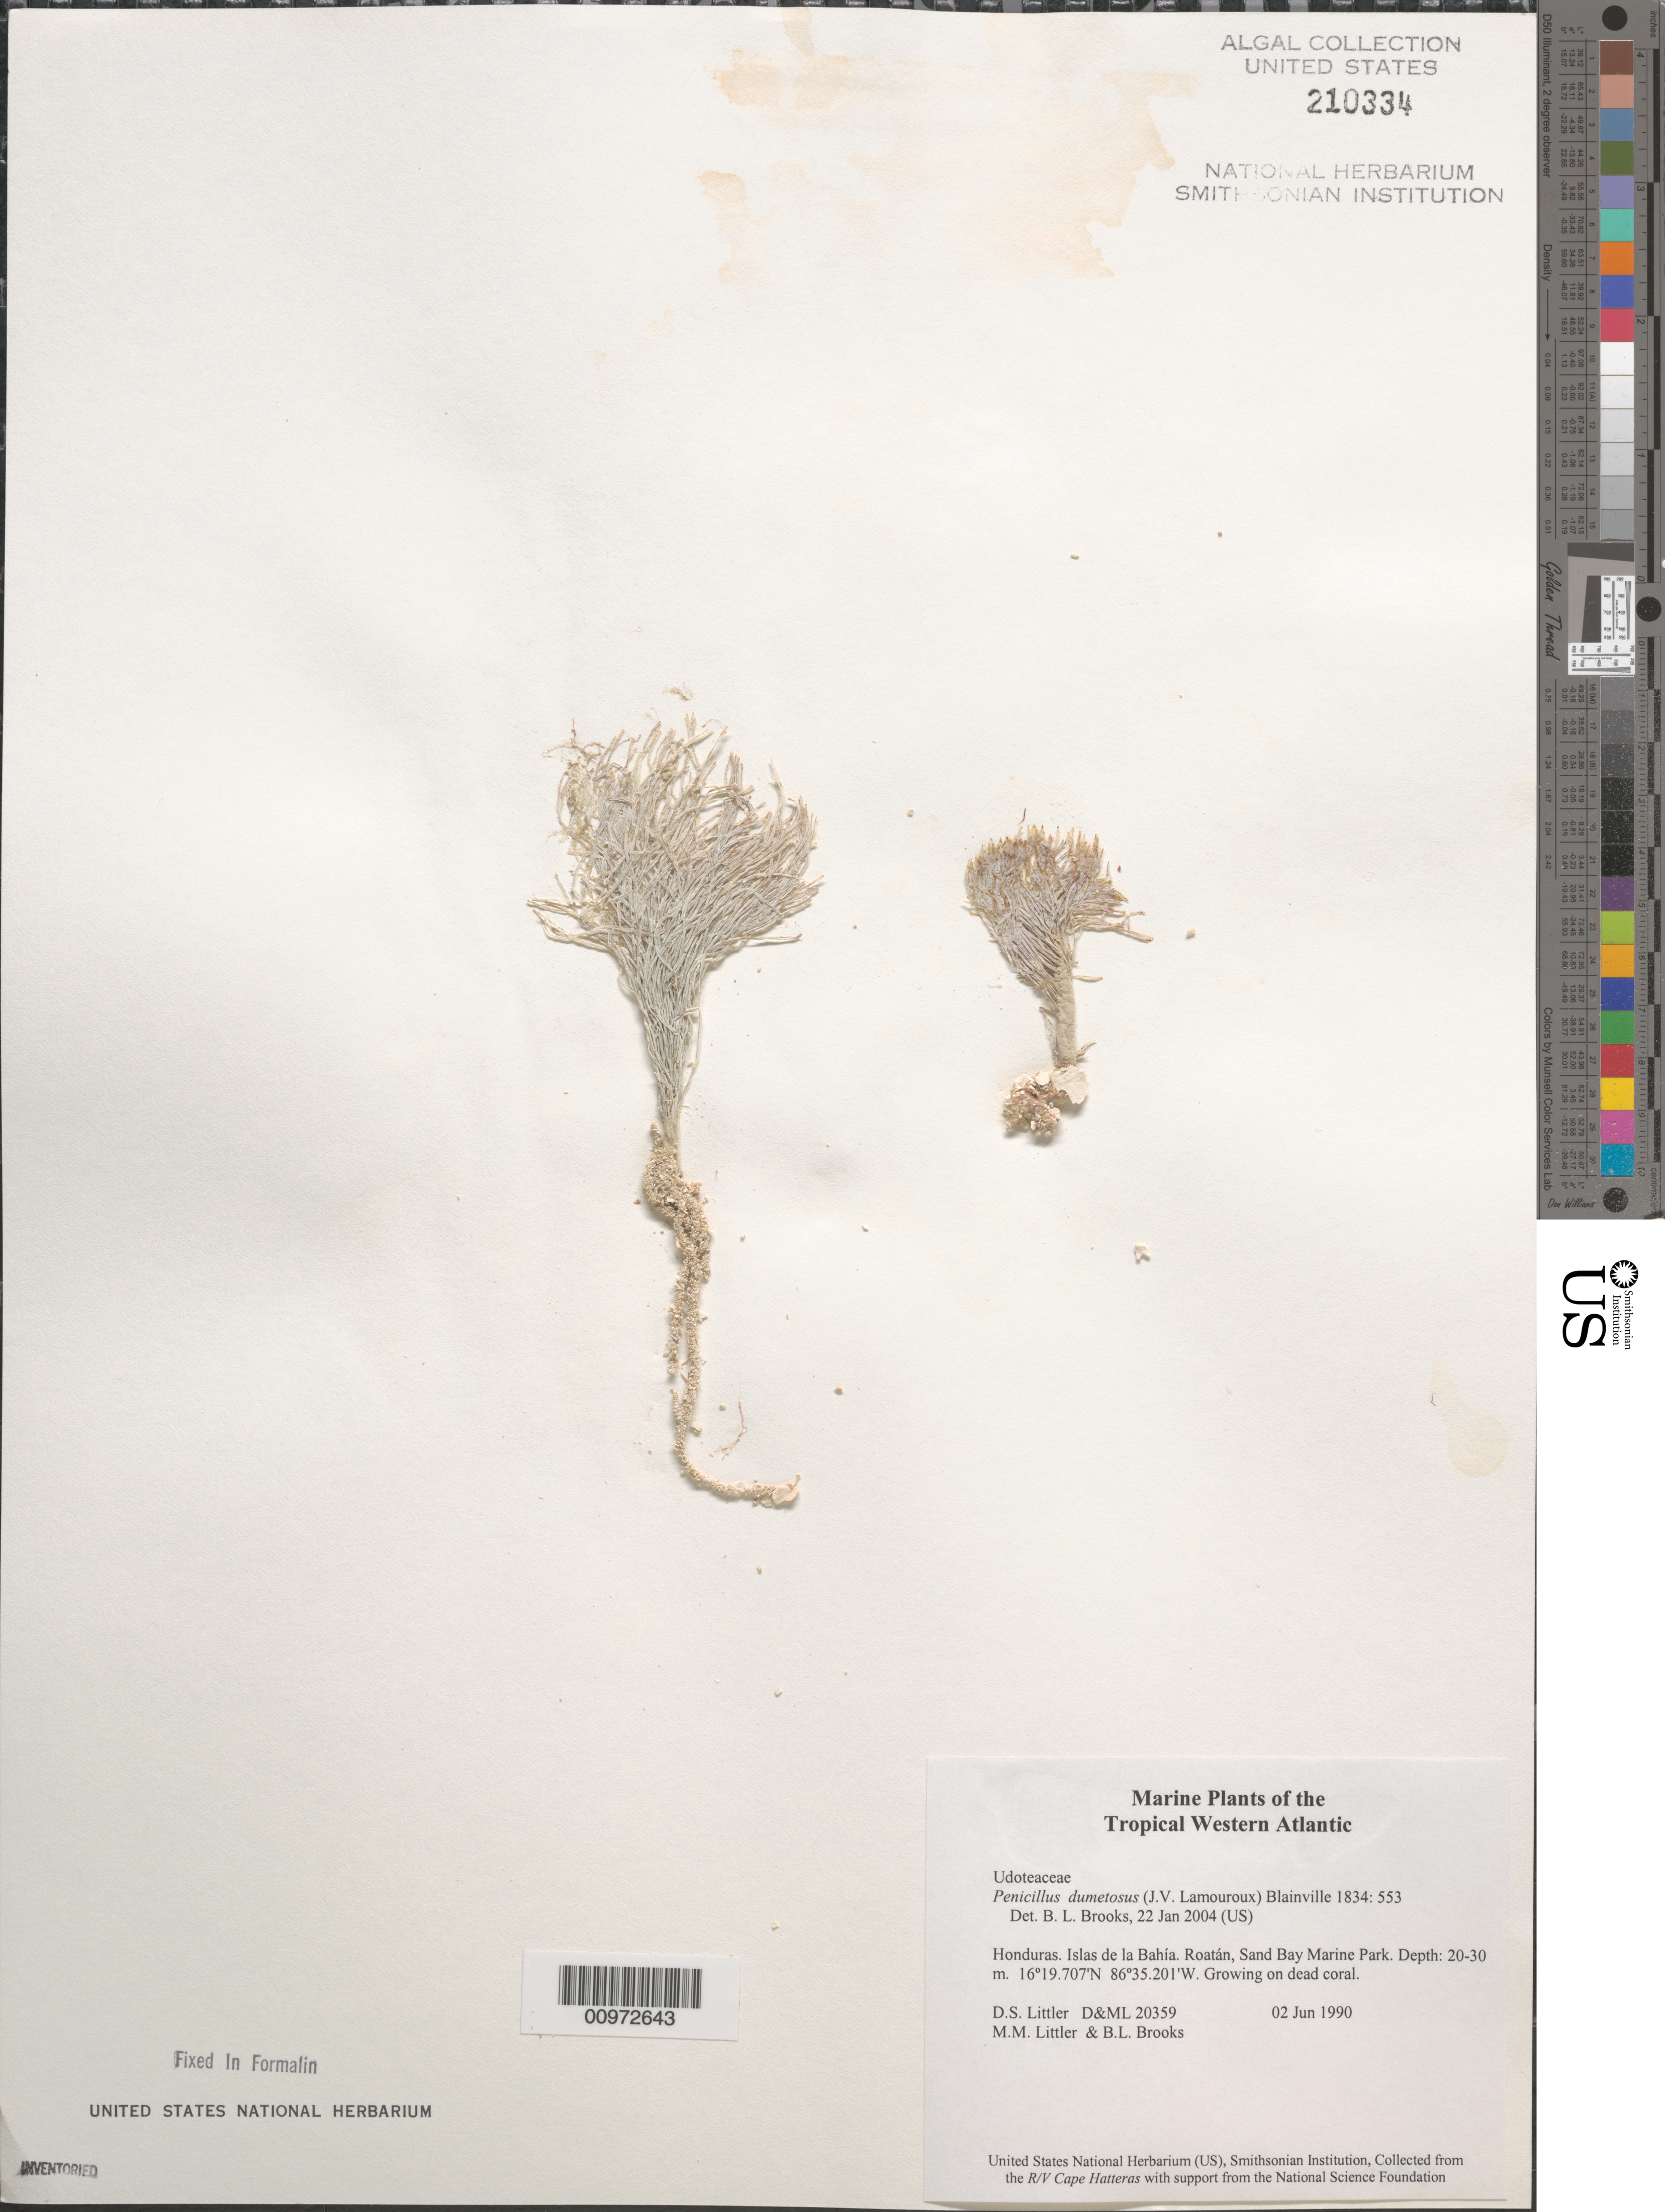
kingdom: Plantae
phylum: Chlorophyta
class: Ulvophyceae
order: Bryopsidales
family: Udoteaceae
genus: Penicillus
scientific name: Penicillus dumetosus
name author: (J.V.Lamouroux) Blainville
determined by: Brooks, B. L., (BOT), Smithsonian Institution - National Museum of Natural History (UNITED STATES)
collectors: D. S. Littler, M. M. Littler & B. Brooks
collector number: D&ML 20359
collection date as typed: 02 Jun 1990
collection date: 1990-06-02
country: Honduras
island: Roatan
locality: Sand Bay Marine Park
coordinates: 16 19.707'N, 86 35.201'W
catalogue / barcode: US 210334